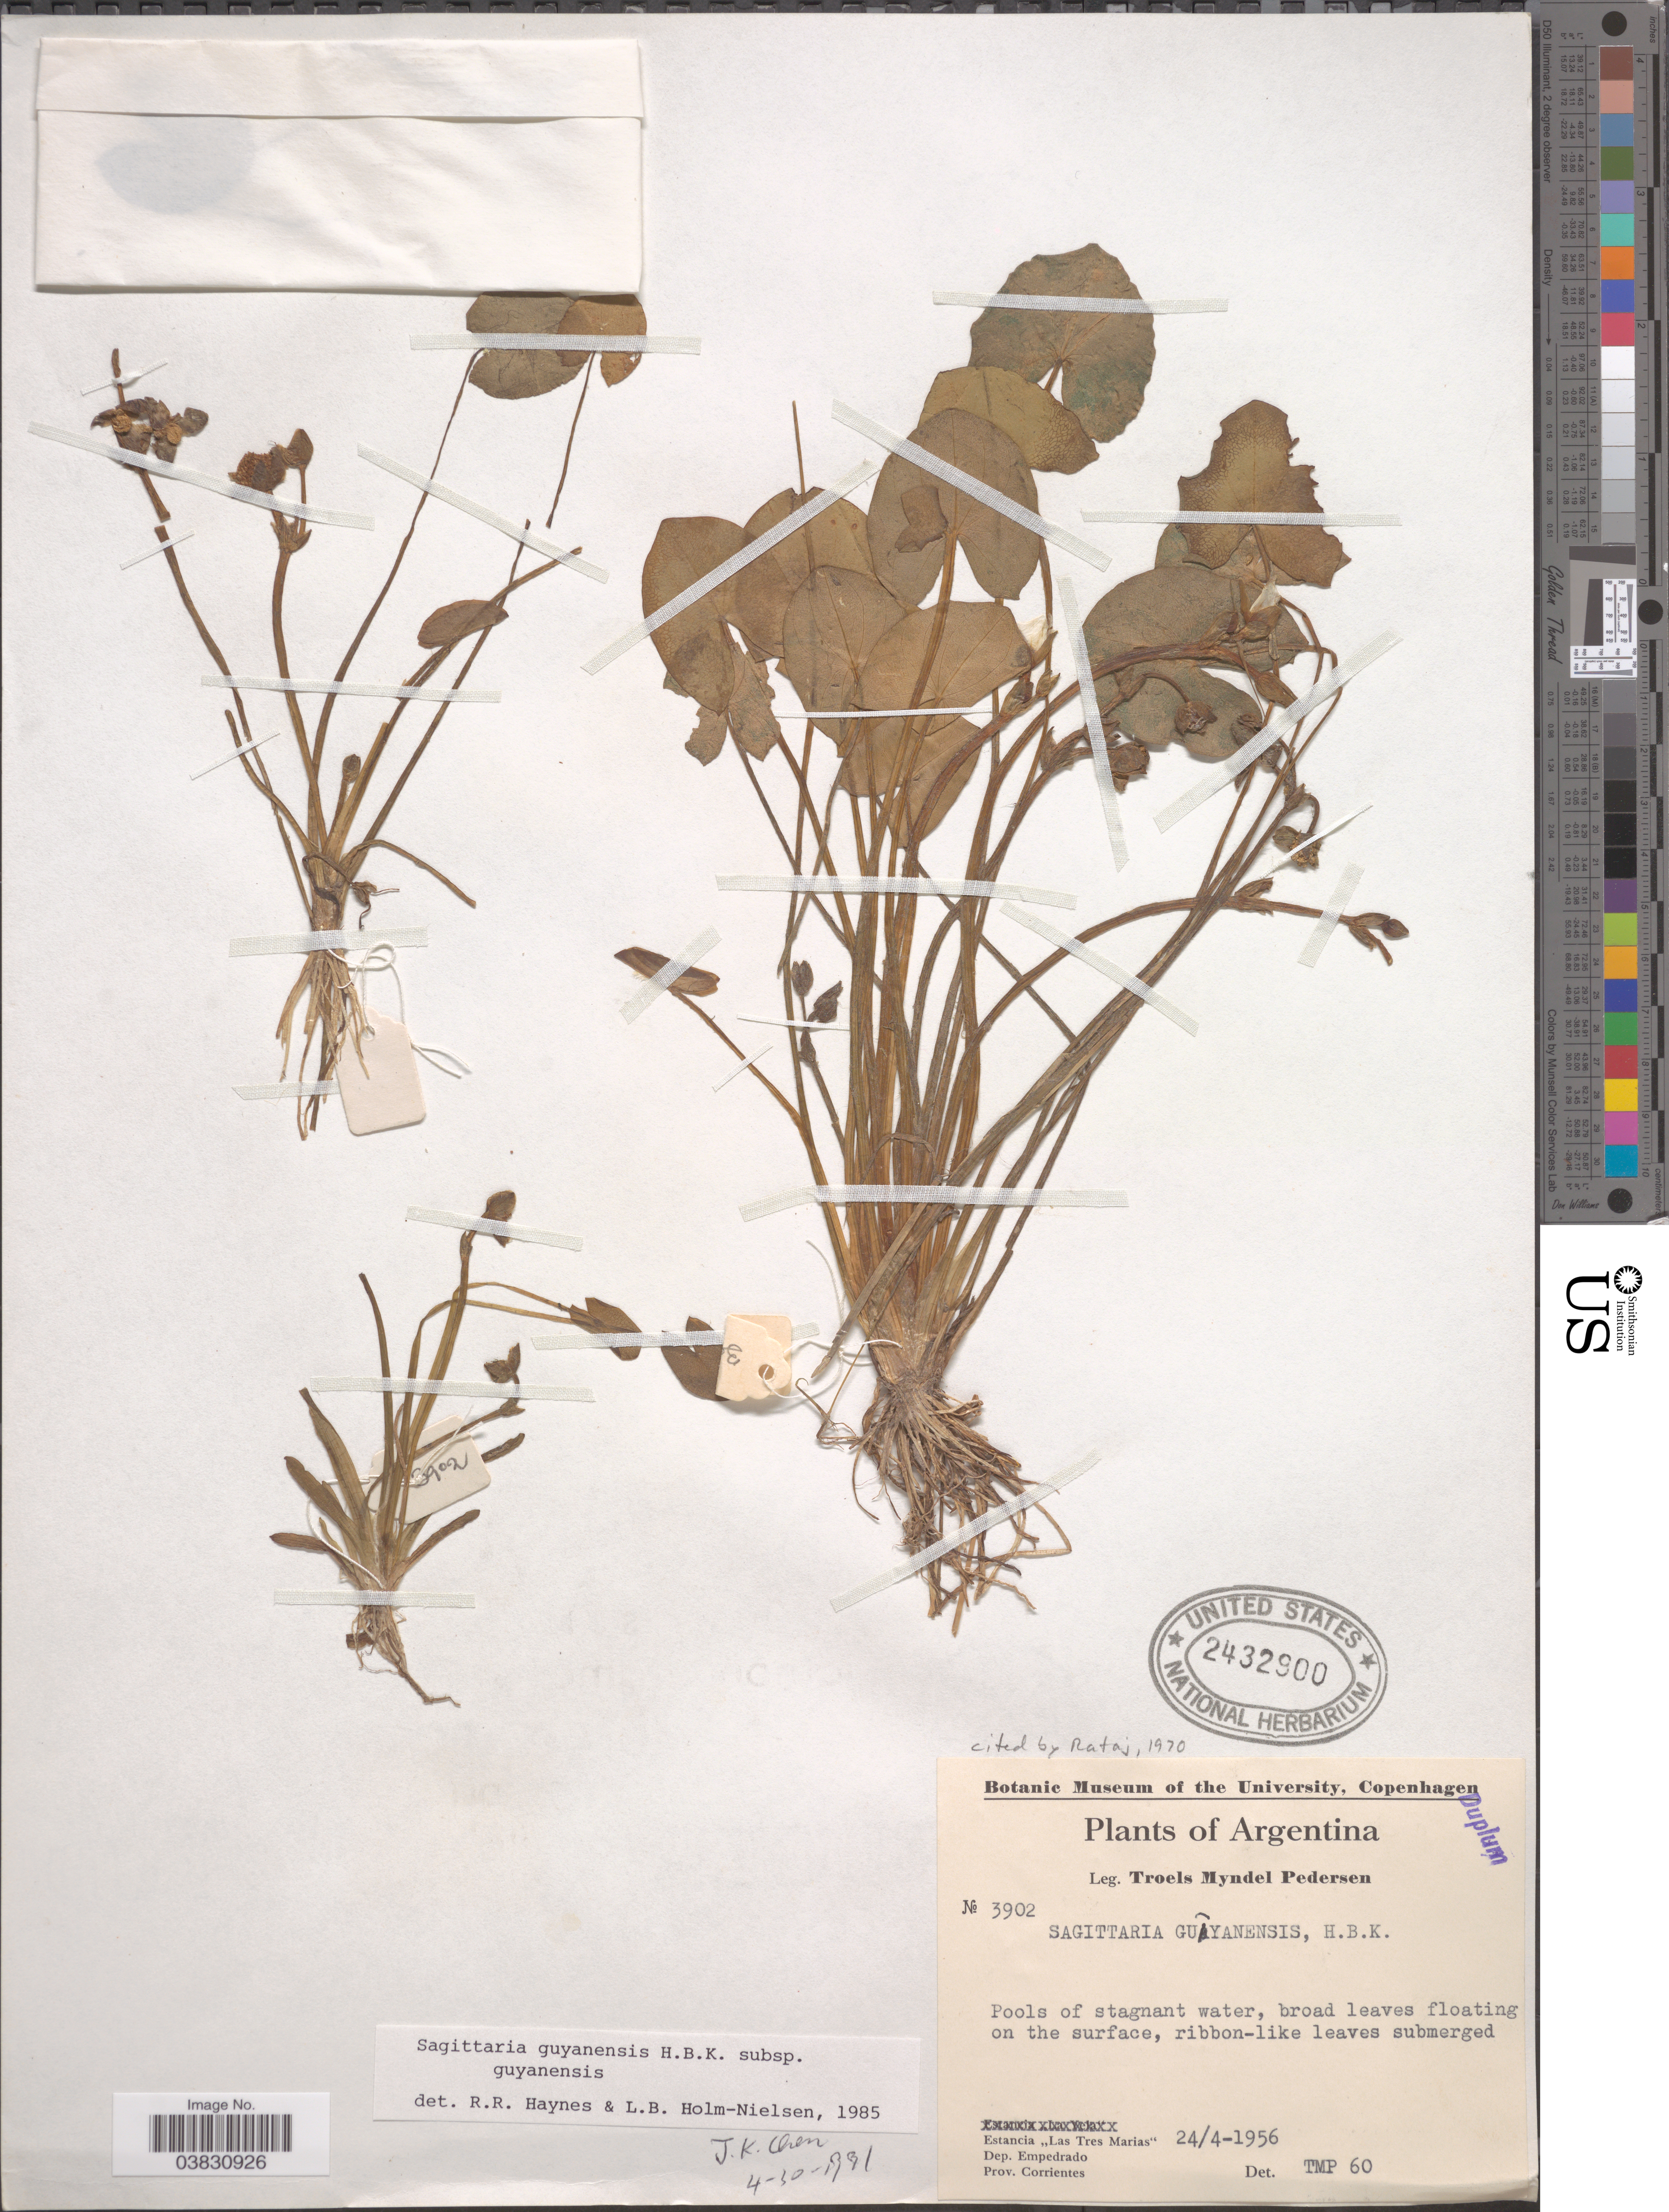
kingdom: Plantae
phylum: Tracheophyta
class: Liliopsida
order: Alismatales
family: Alismataceae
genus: Sagittaria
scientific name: Sagittaria guayanensis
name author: Kunth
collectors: T. Pederson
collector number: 3902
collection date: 1956-04-24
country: Argentina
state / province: Corrientes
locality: Estancia "Las Tres Marias". Dep. Empedrado.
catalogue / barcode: US 2432900